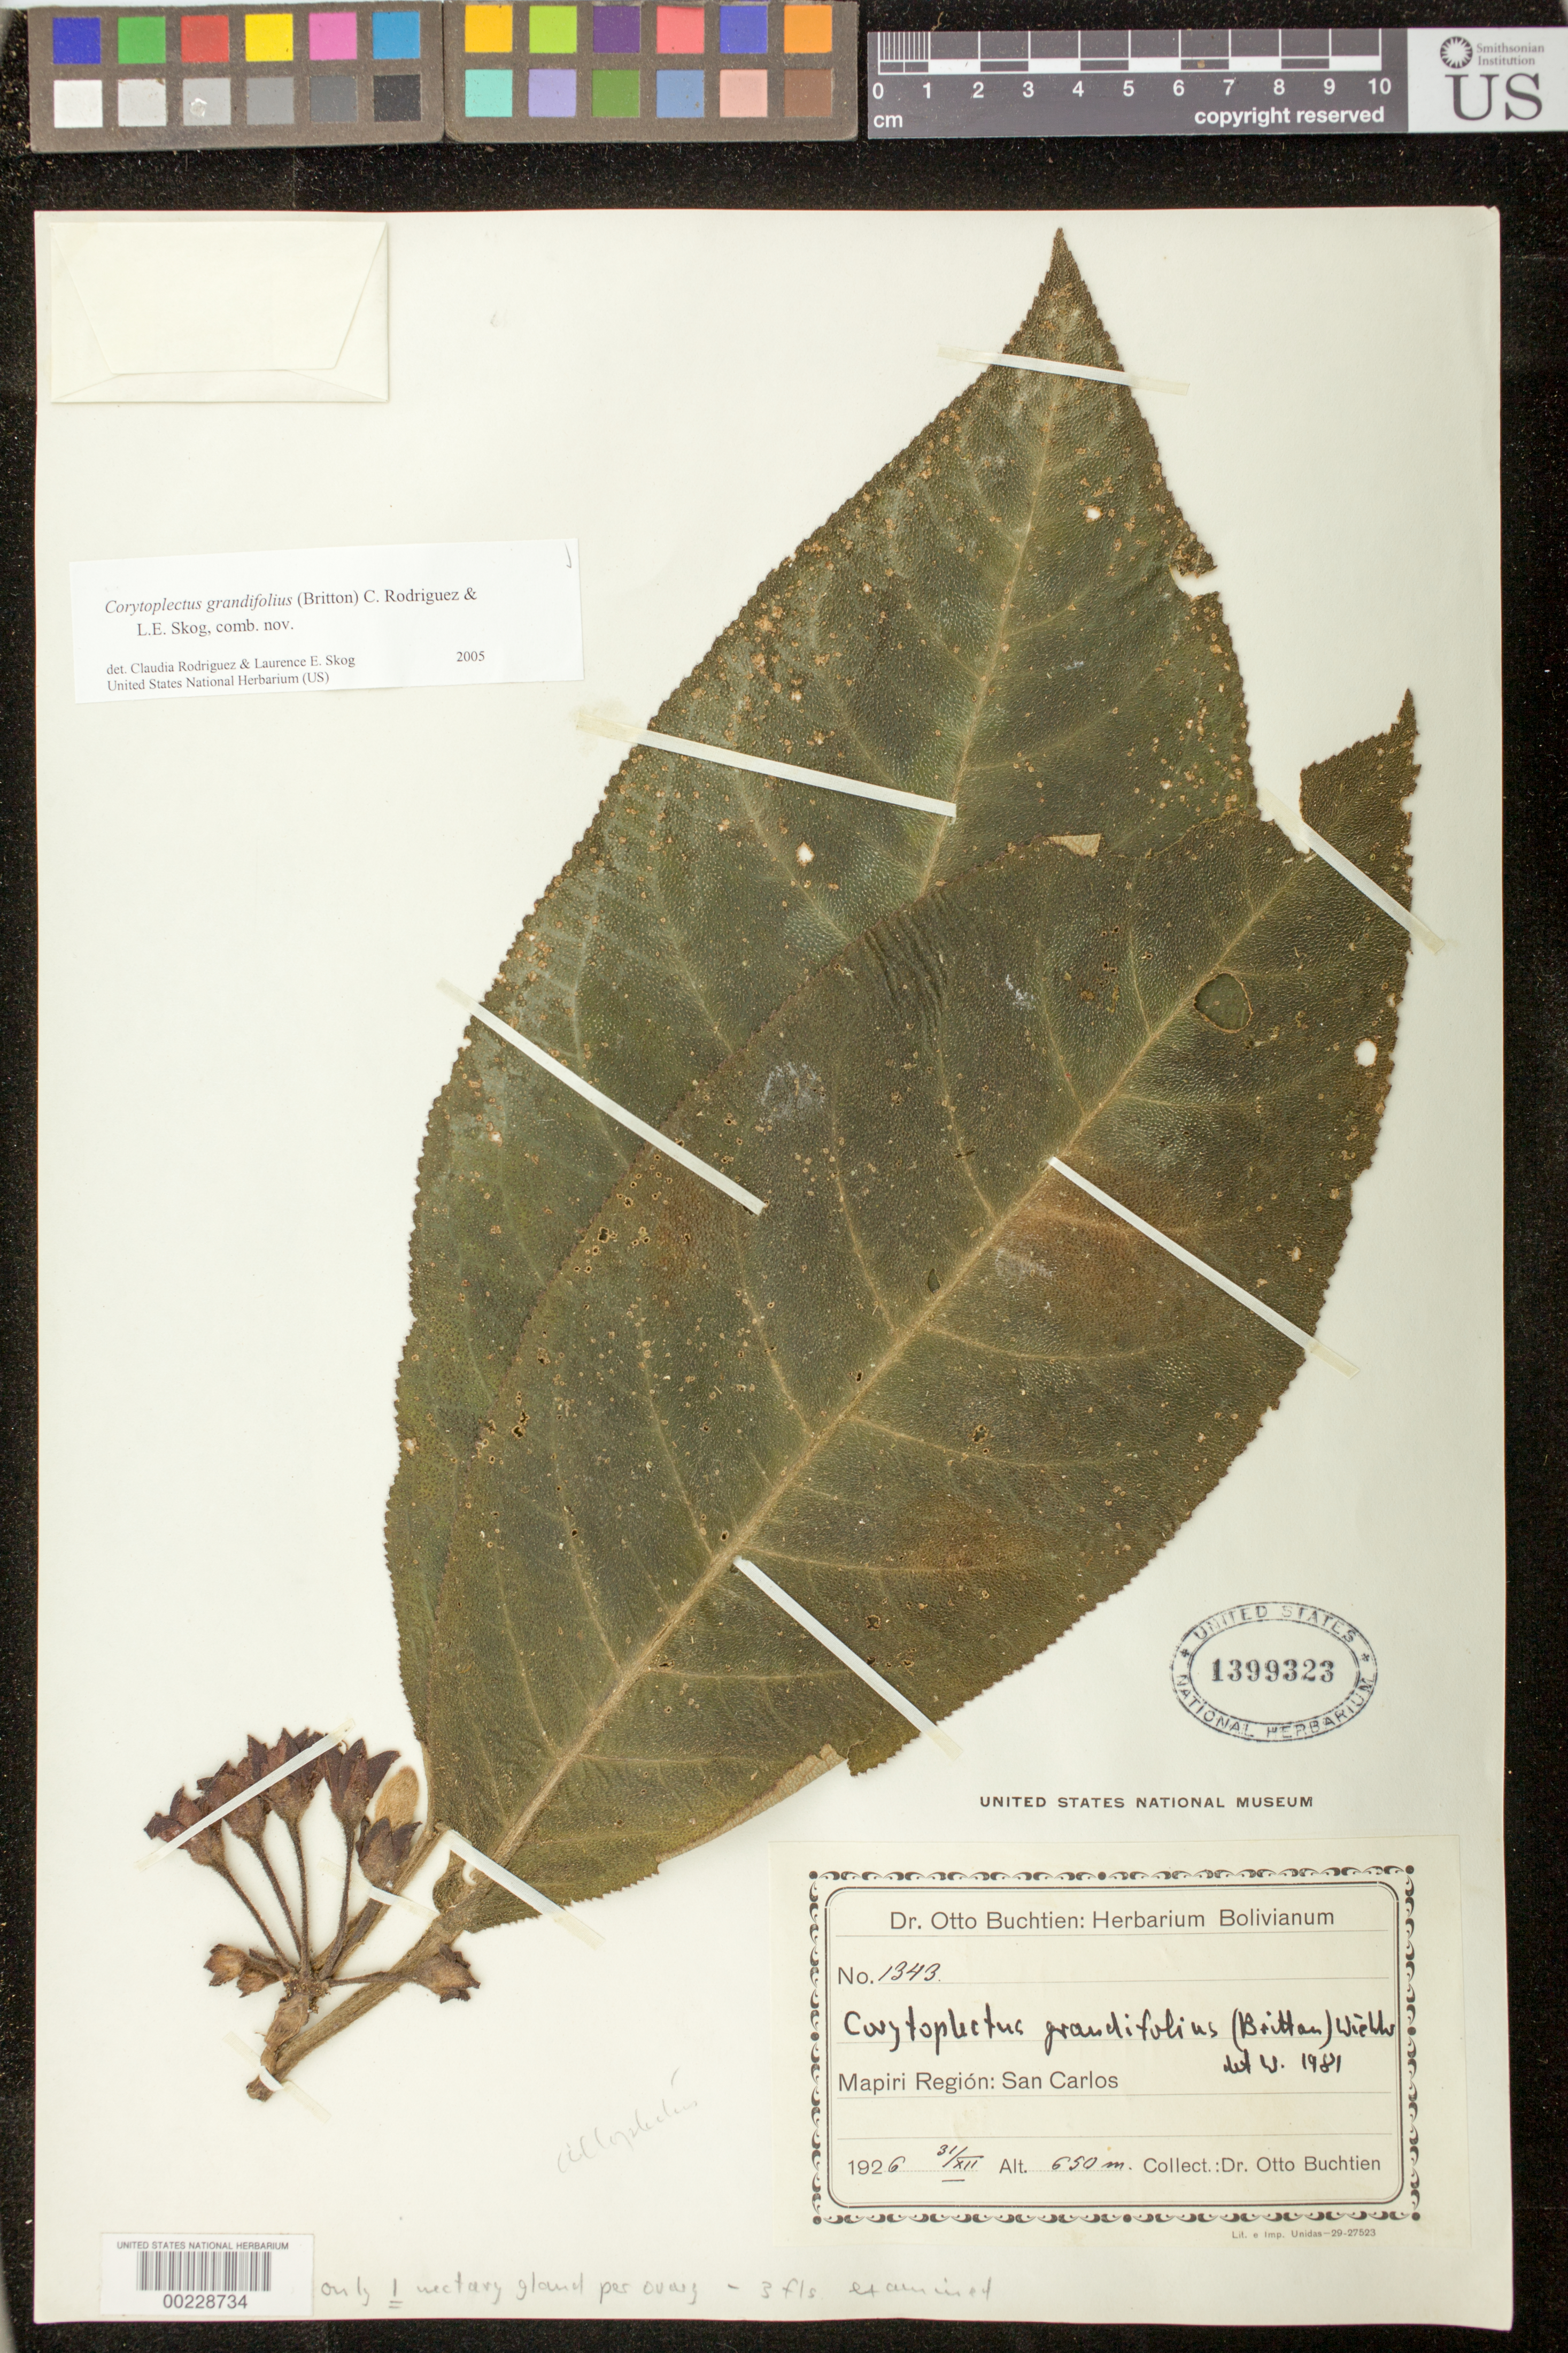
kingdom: Plantae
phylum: Tracheophyta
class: Magnoliopsida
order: Lamiales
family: Gesneriaceae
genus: Corytoplectus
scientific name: Corytoplectus grandifolius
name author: (Britton ex Rusby) Rodr.-Flores & L.E. Skog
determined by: Rodríguez-Flores, C. I.; Skog, L. E.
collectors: O. Buchtien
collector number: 1343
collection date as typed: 03 Dec 1926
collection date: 1926-12-03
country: Bolivia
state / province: La Paz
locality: Región de Mapiri: San Carlos, im Walde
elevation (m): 650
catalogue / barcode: US 1399323